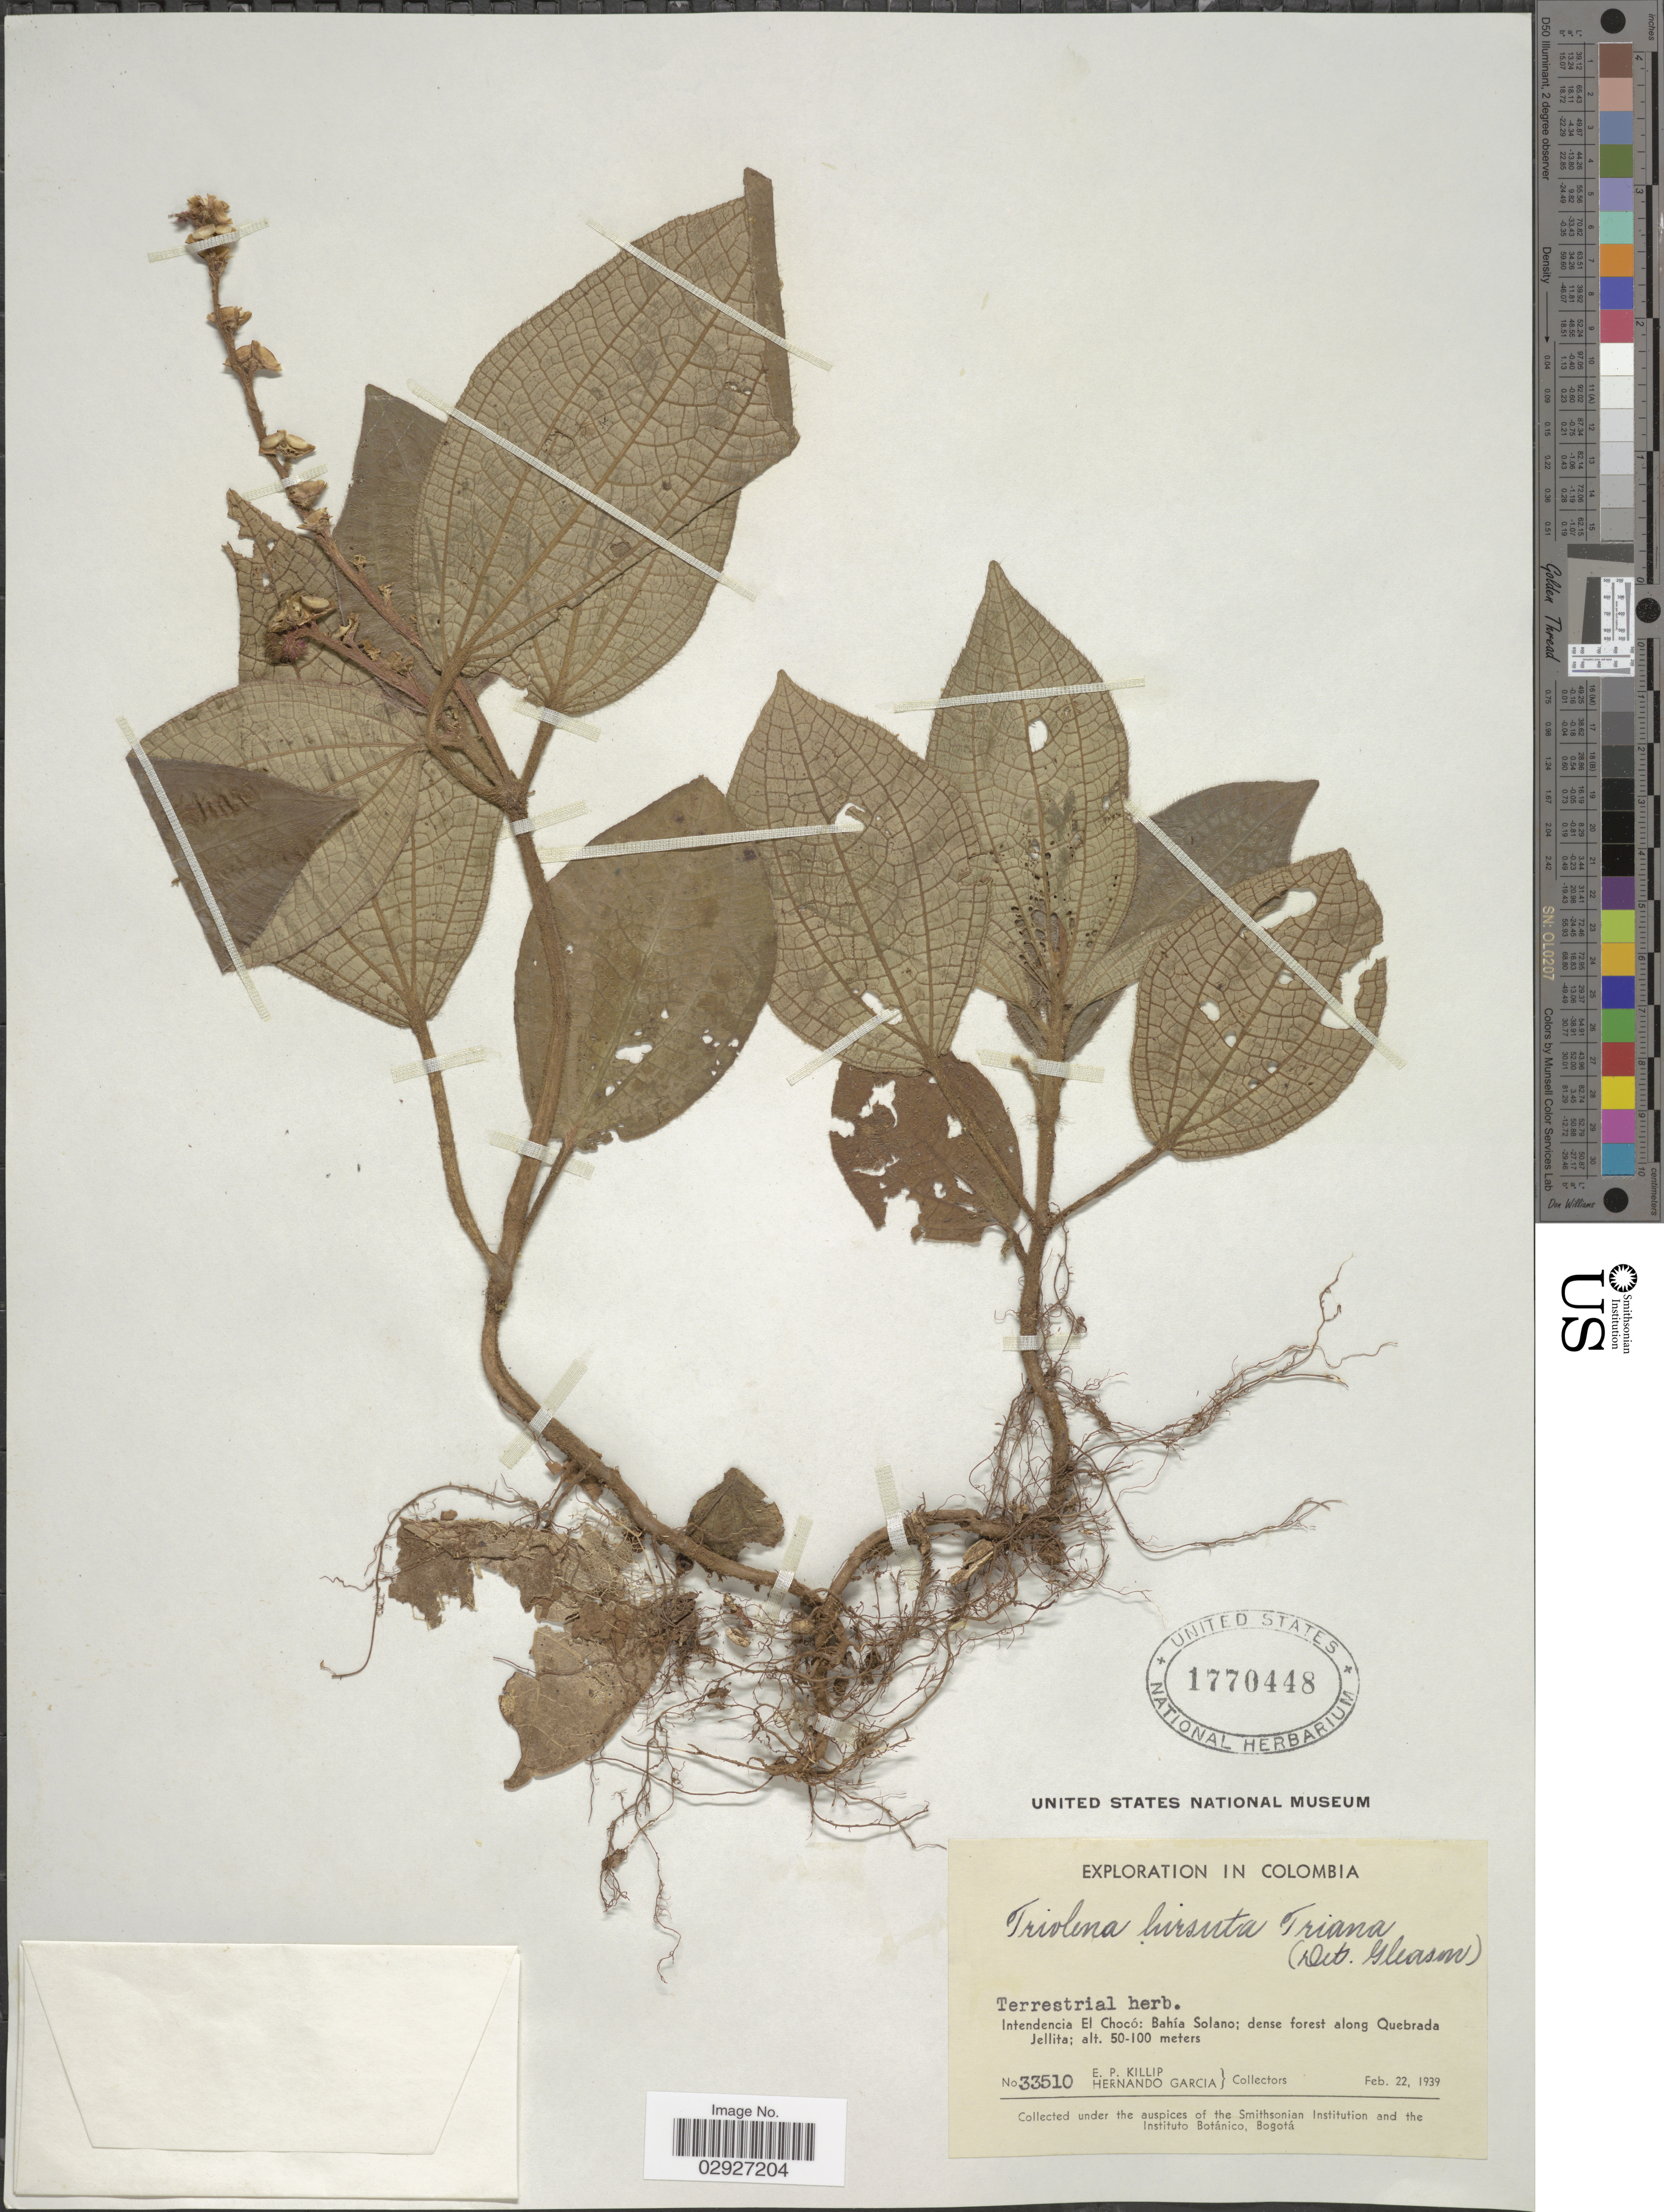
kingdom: Plantae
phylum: Tracheophyta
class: Magnoliopsida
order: Myrtales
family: Melastomataceae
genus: Triolena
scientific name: Triolena hirsuta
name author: (Benth.) Triana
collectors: E. P. Killip & H. Garcia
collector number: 33510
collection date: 1939-02-22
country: Colombia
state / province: Chocó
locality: Intendencia El Chocó, Bahía Solano, dense forest along Quebrada Jellita.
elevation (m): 50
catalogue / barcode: US 1770448